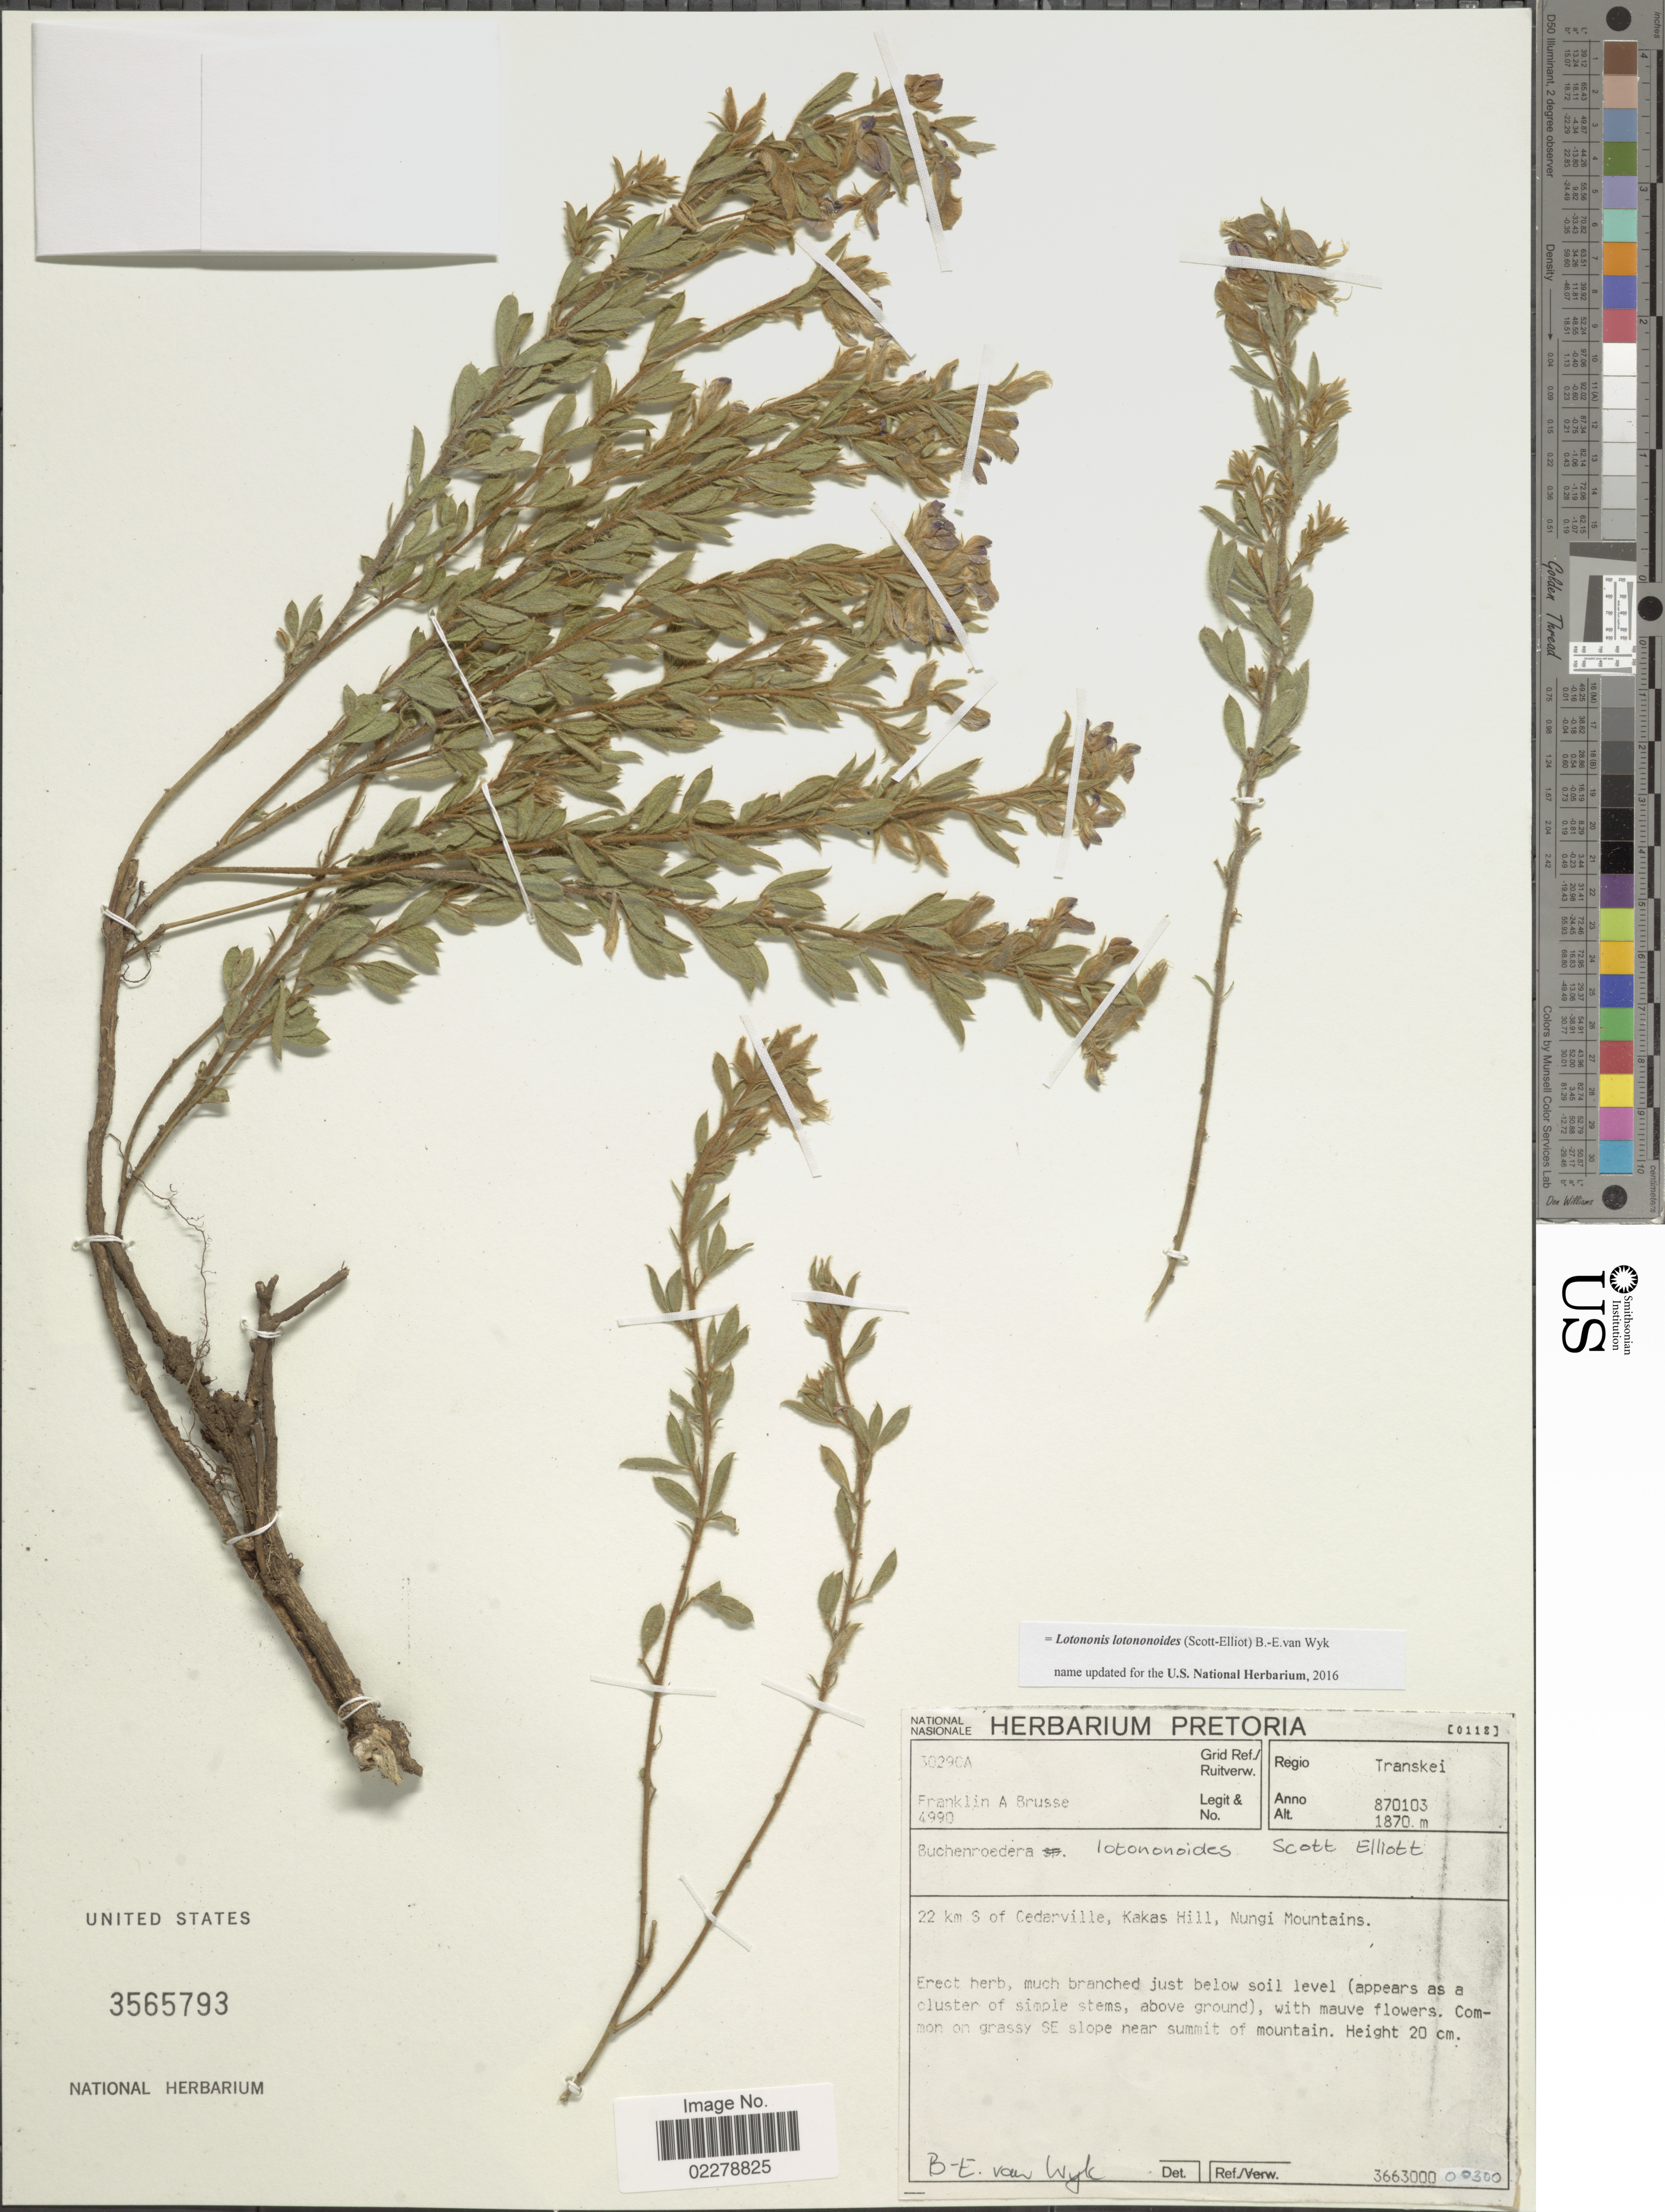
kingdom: Plantae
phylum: Tracheophyta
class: Magnoliopsida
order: Fabales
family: Fabaceae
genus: Lotononis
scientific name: Lotononis lotononoides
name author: (Scott Elliot) B.-E. van Wyk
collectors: F. A. Brusse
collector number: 4990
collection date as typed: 870103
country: South Africa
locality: Regio Transkei. 22 km S of Cederville, Kakas Hill, Nungi Mountains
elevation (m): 1870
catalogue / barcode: US 3565793